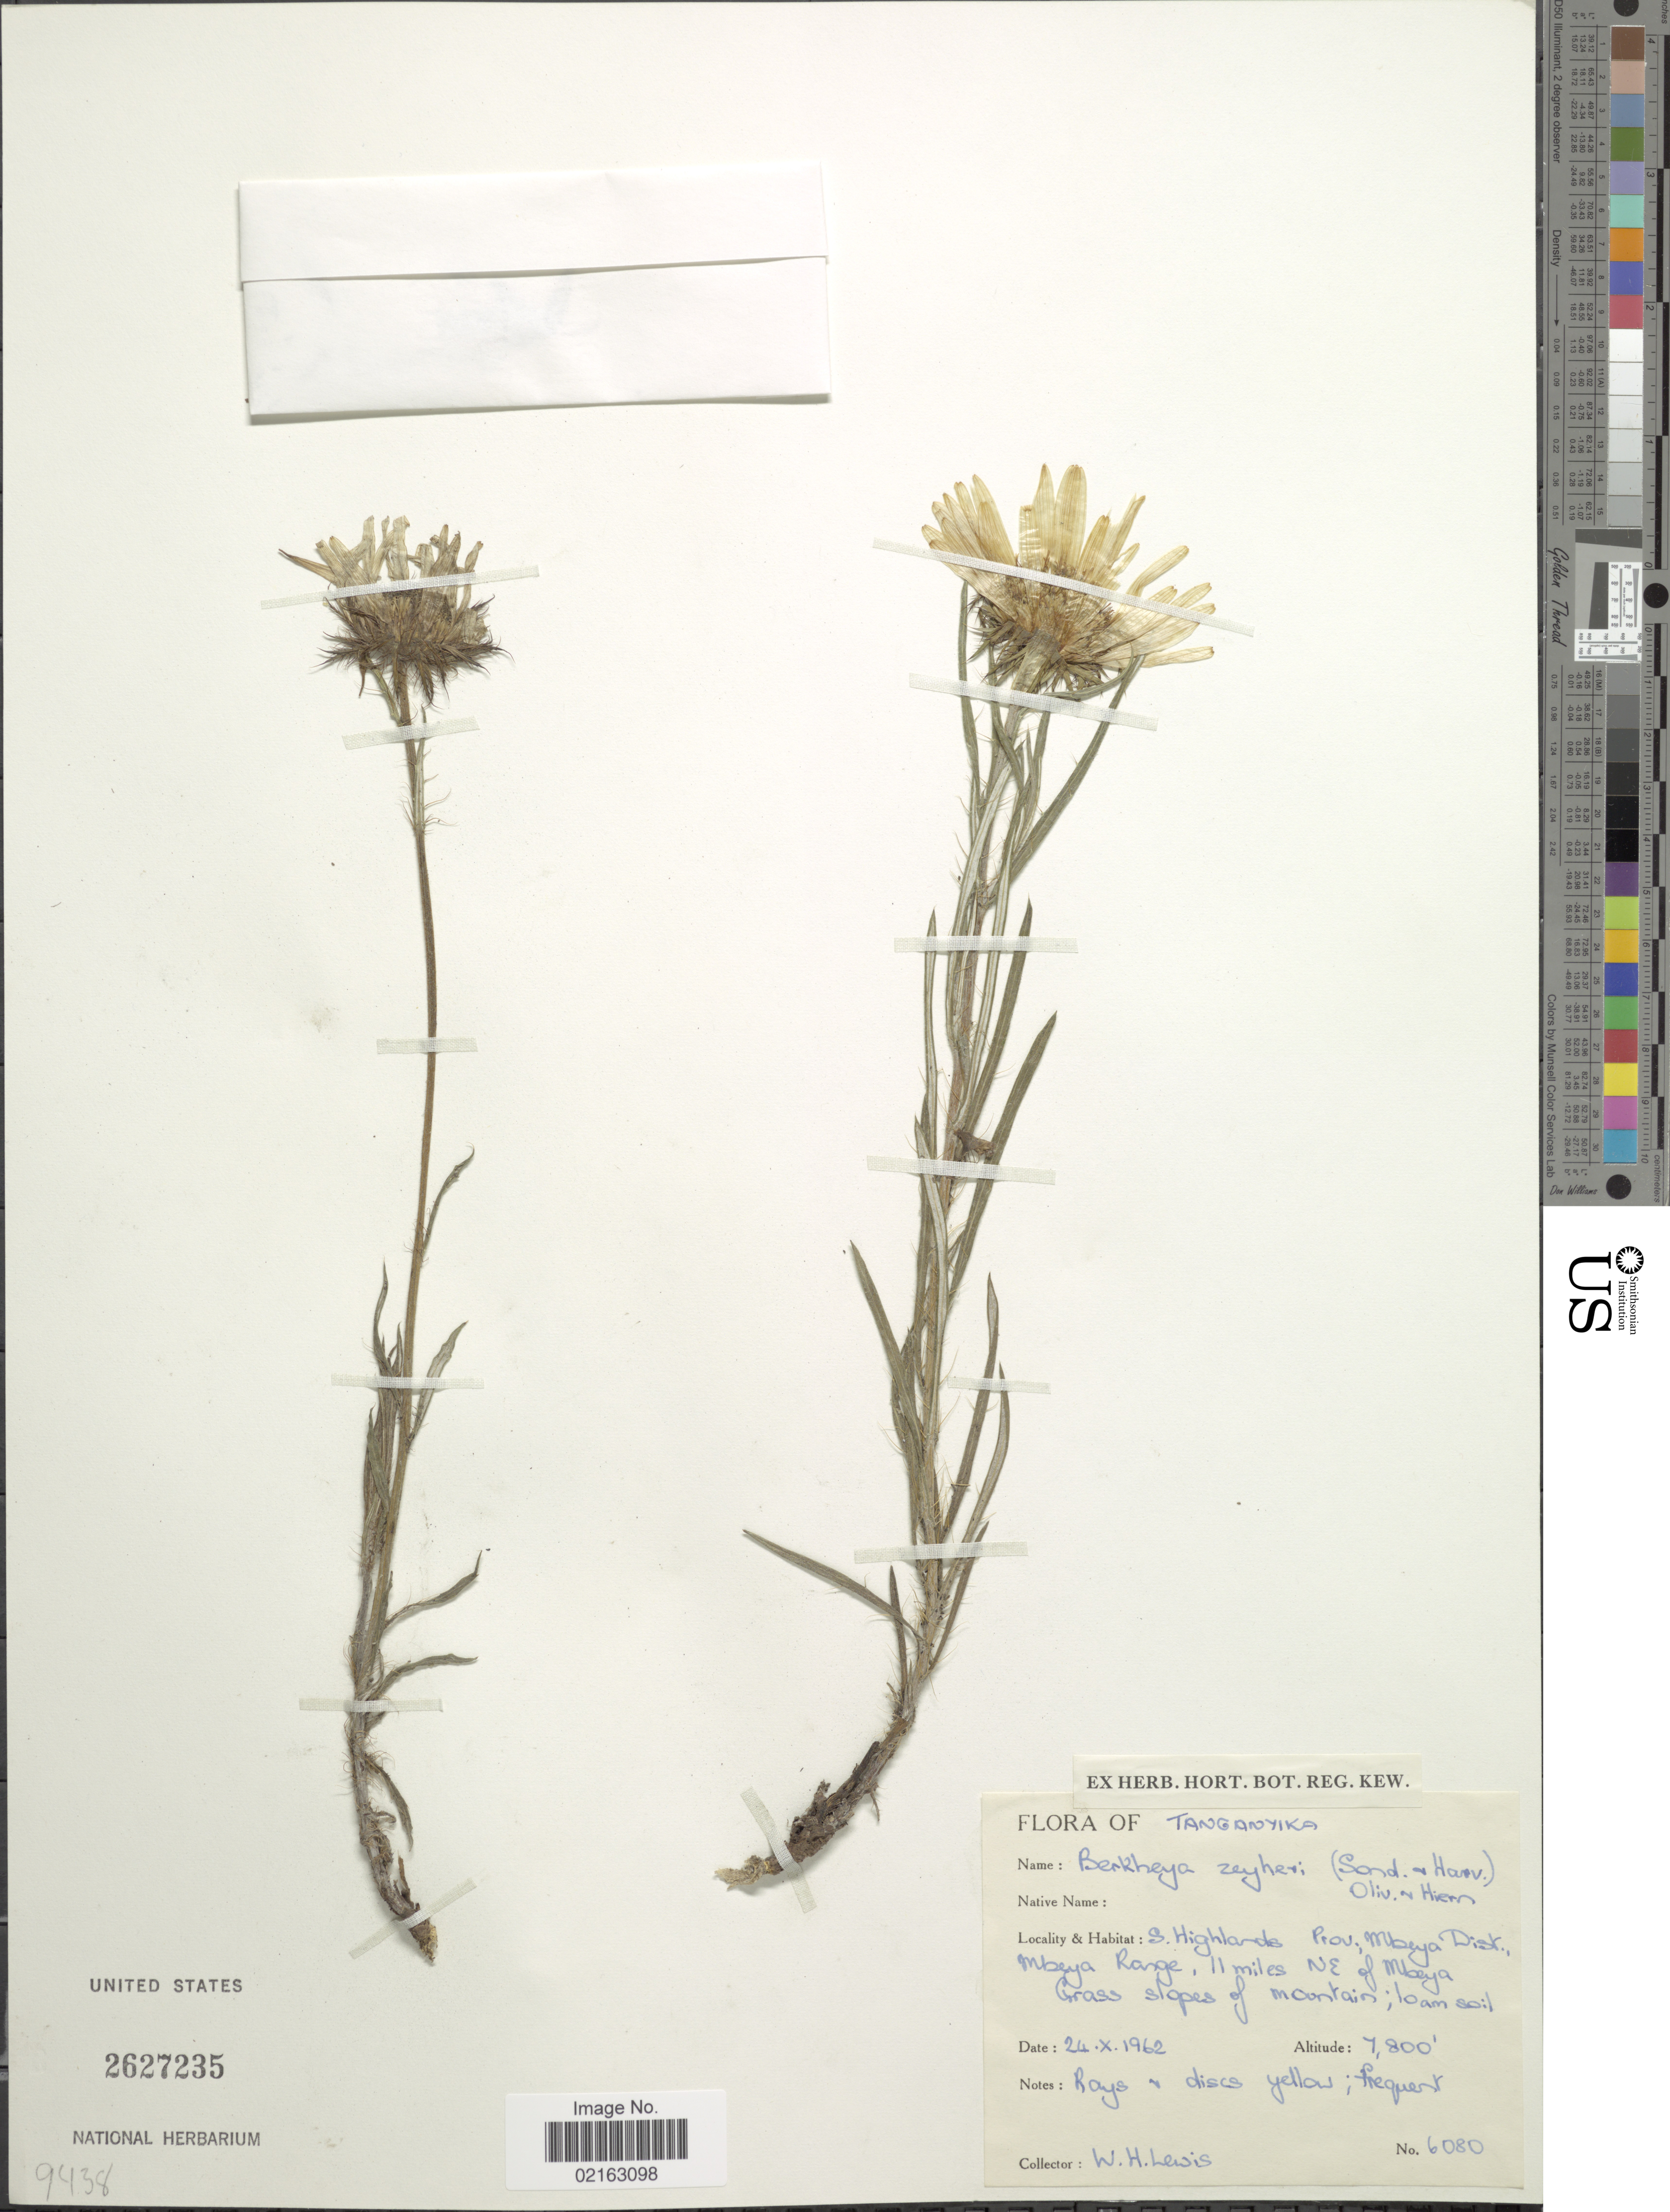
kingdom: Plantae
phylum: Tracheophyta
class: Magnoliopsida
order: Asterales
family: Asteraceae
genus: Berkheya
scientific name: Berkheya zeyheri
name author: (Sond. & Harv.) Oliv. & Hiern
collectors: W. H. Lewis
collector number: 6080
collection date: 1962-10-24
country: Tanzania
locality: S. Highlands Prov. Mbeya Dist., Mbeya Range, 11 miles NE of Mbeya Grass slopes of mountain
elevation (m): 2377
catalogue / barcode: US 2627235